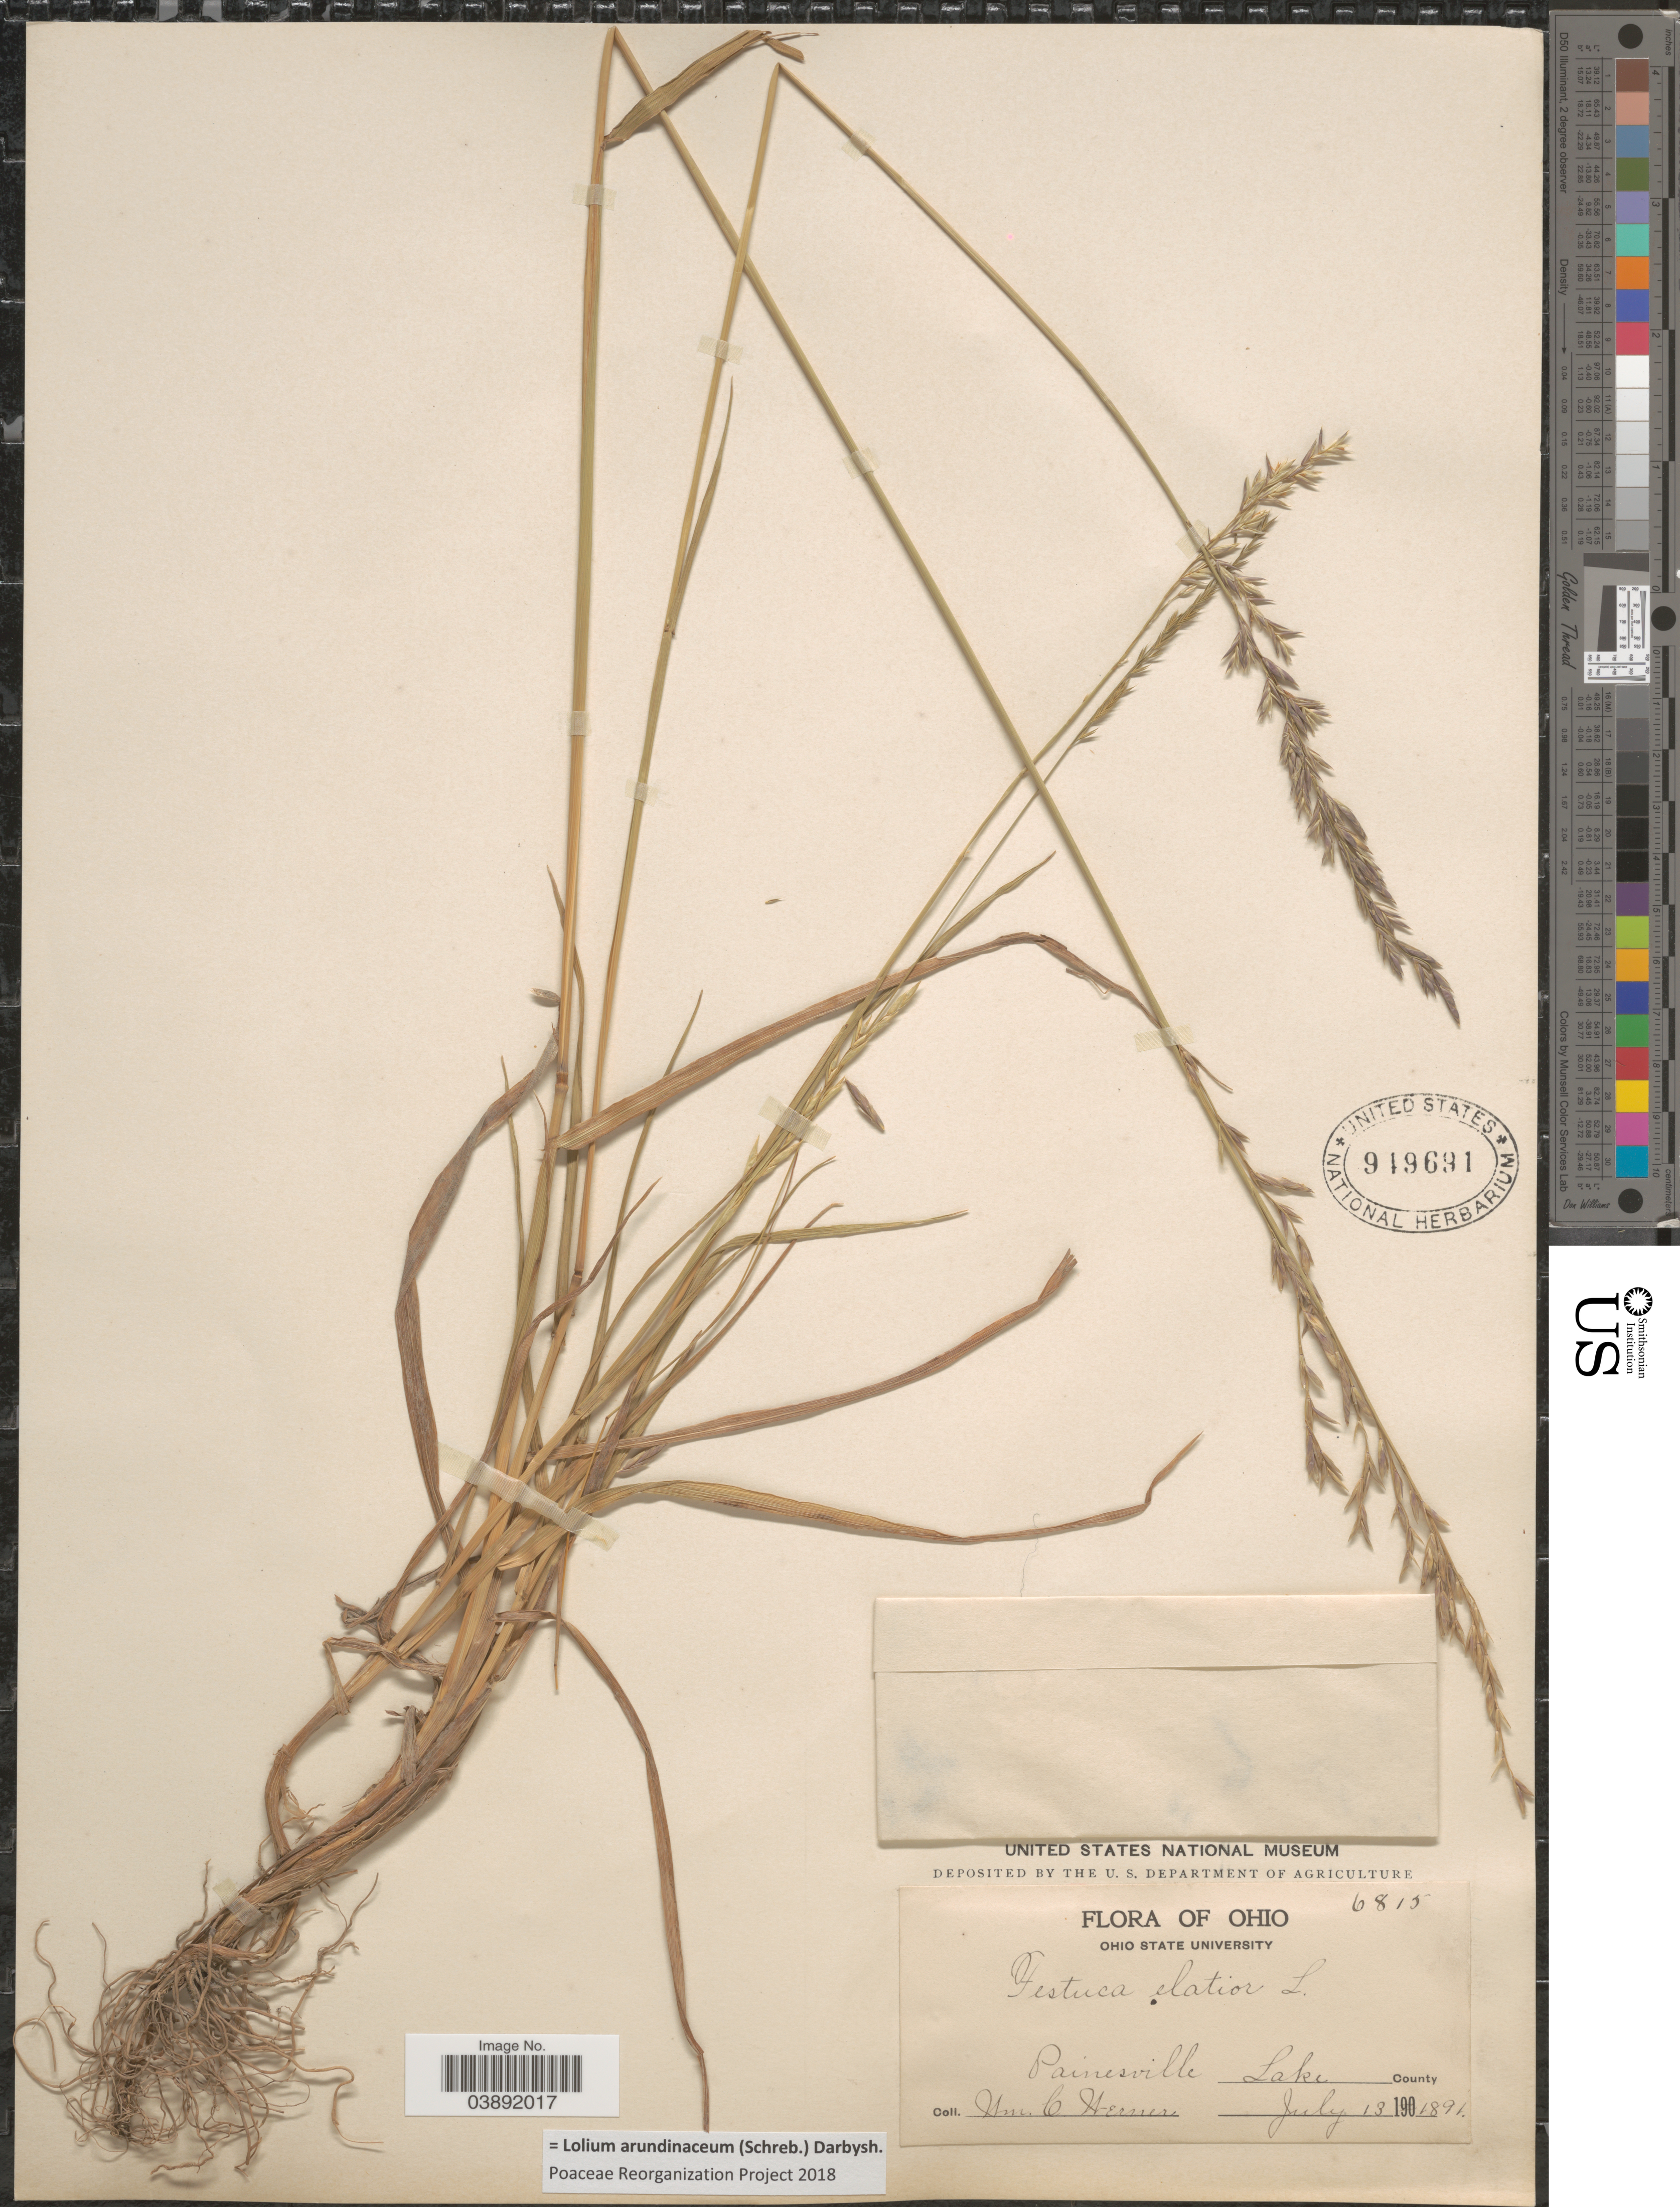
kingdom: Plantae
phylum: Tracheophyta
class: Liliopsida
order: Poales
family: Poaceae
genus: Lolium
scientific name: Lolium arundinaceum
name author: (Schreb.) Darbysh.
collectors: W. Werner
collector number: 6815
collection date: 1891-07-13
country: United States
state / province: Ohio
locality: Painesville. Lake County.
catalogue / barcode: US 949691